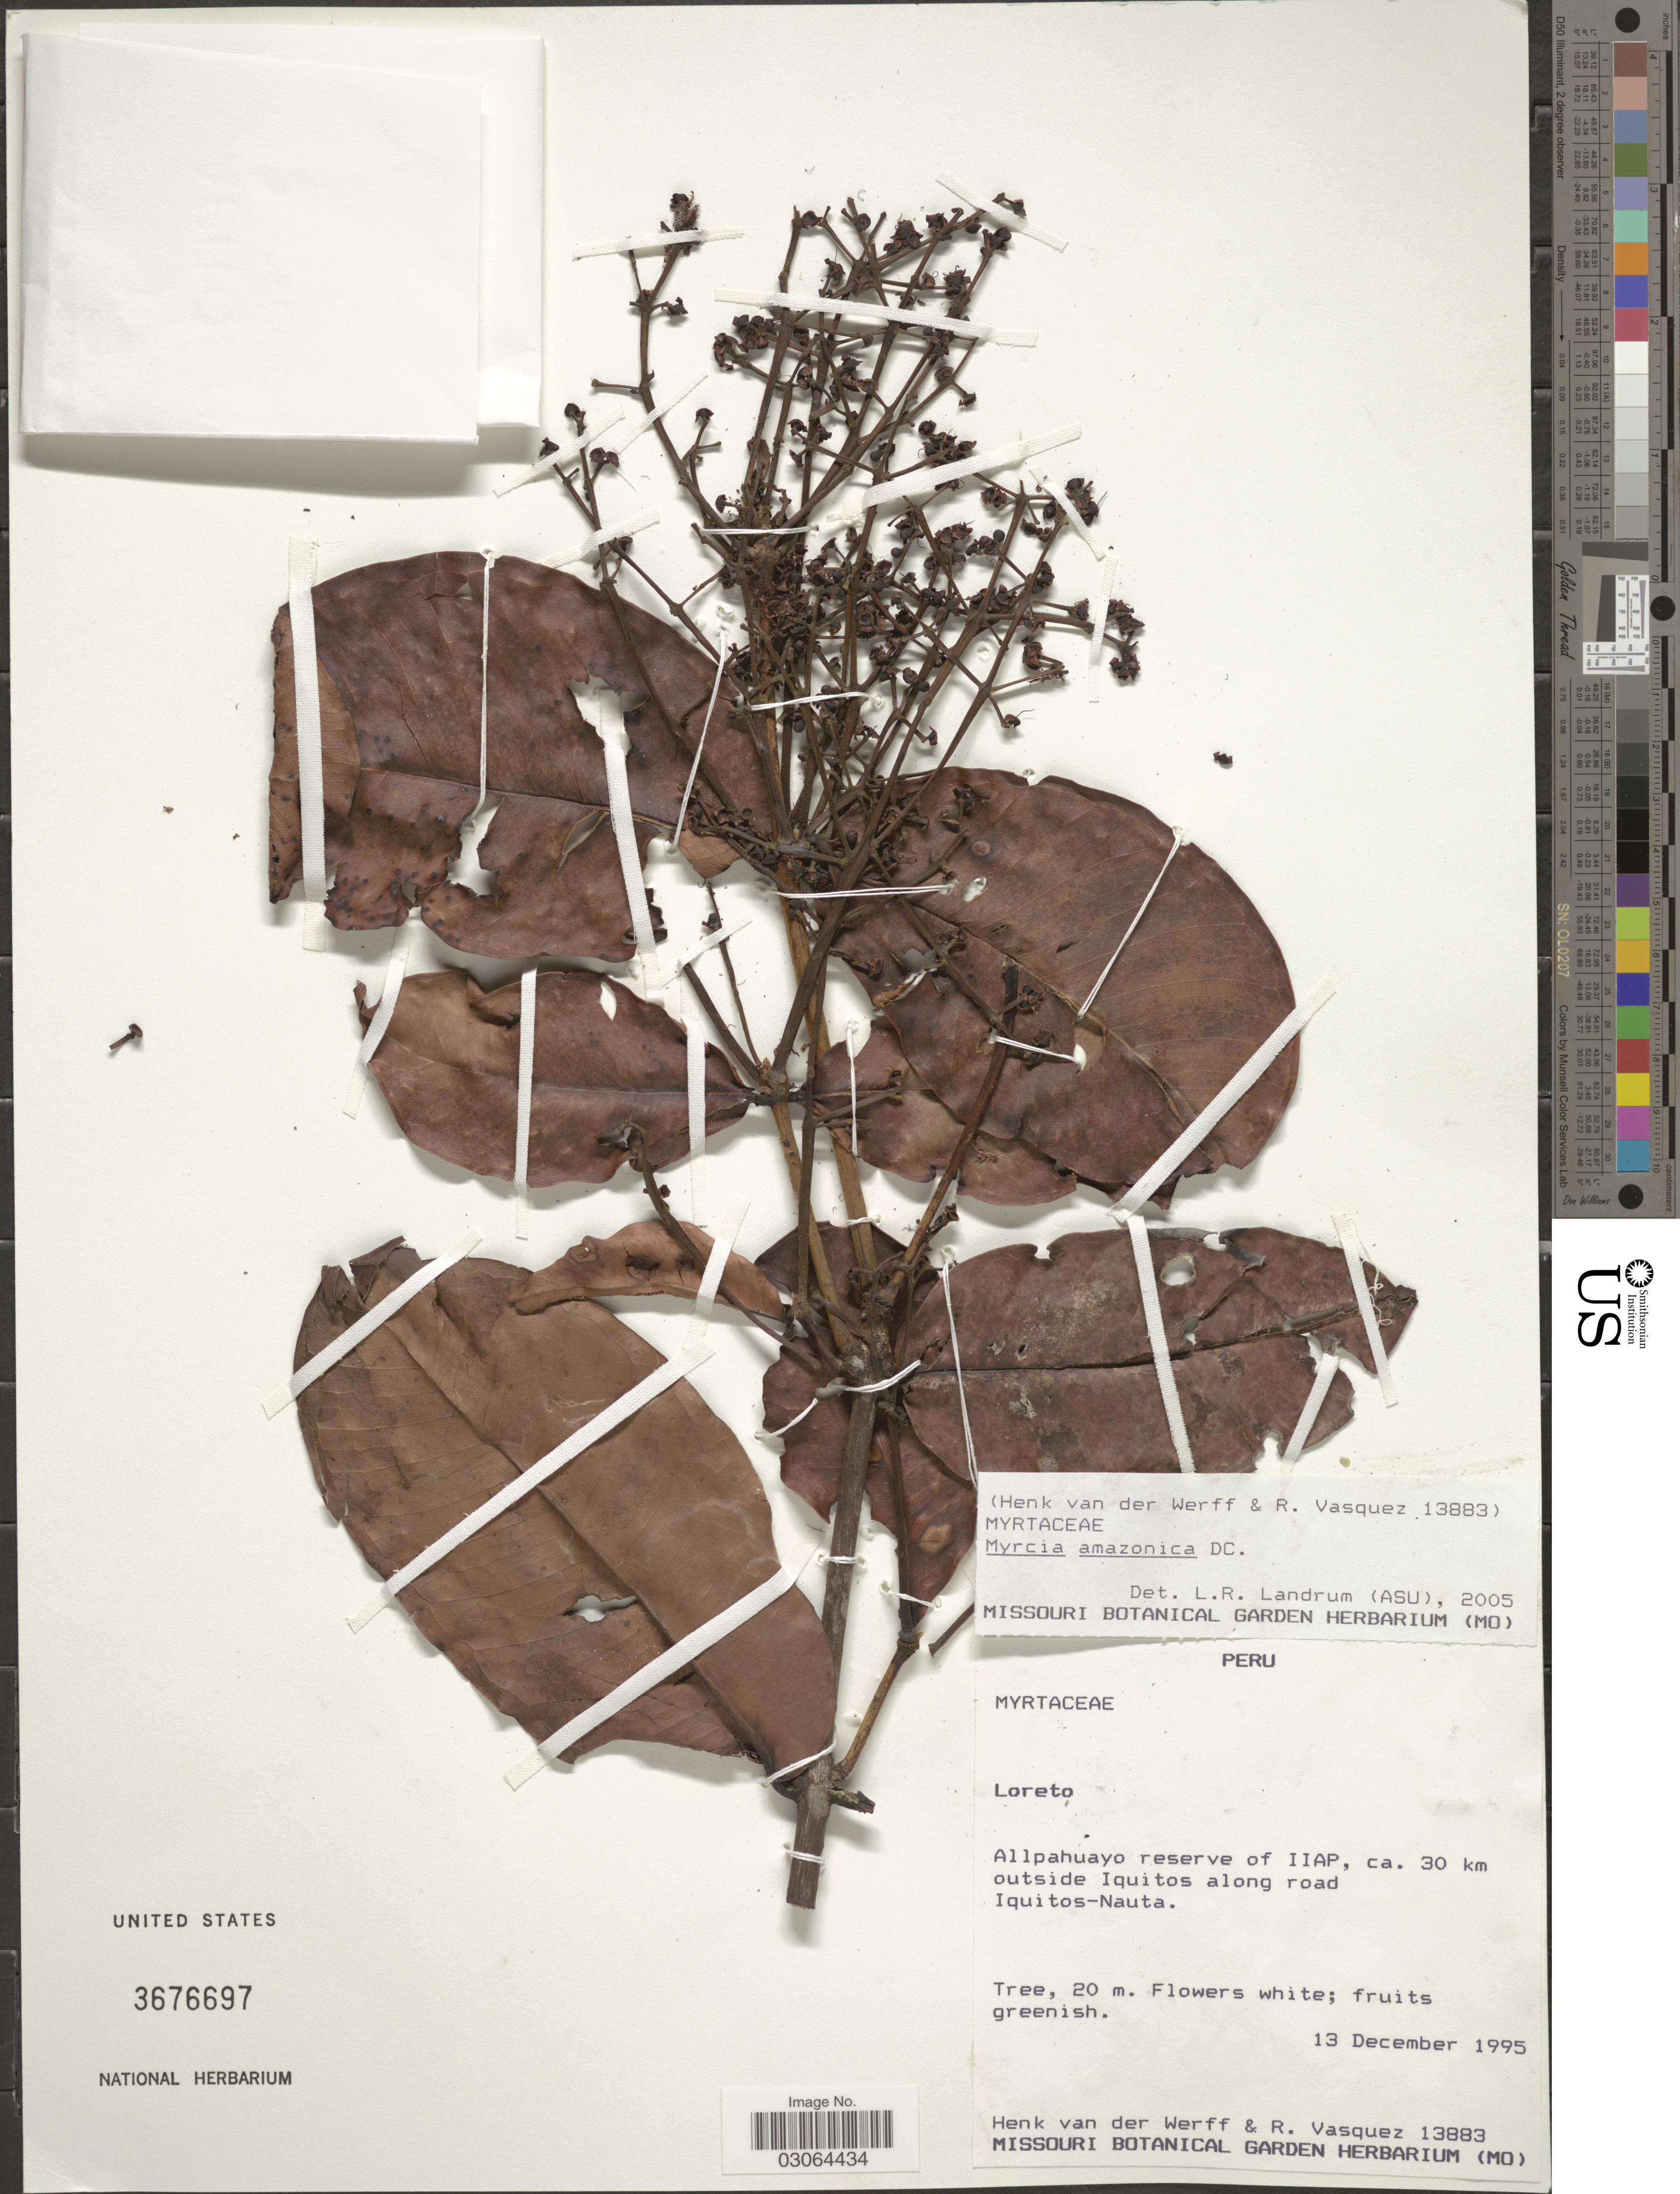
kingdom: Plantae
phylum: Tracheophyta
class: Magnoliopsida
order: Myrtales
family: Myrtaceae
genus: Myrcia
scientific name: Myrcia amazonica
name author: DC.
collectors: H. van der Werff & R. Vasquez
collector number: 13883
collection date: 1995-12-13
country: Peru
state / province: Loreto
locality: Allpahuayo reserve of IIAP, ca. 30 km outside Iquitos along road Iquitos-Nauta.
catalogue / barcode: US 3676697